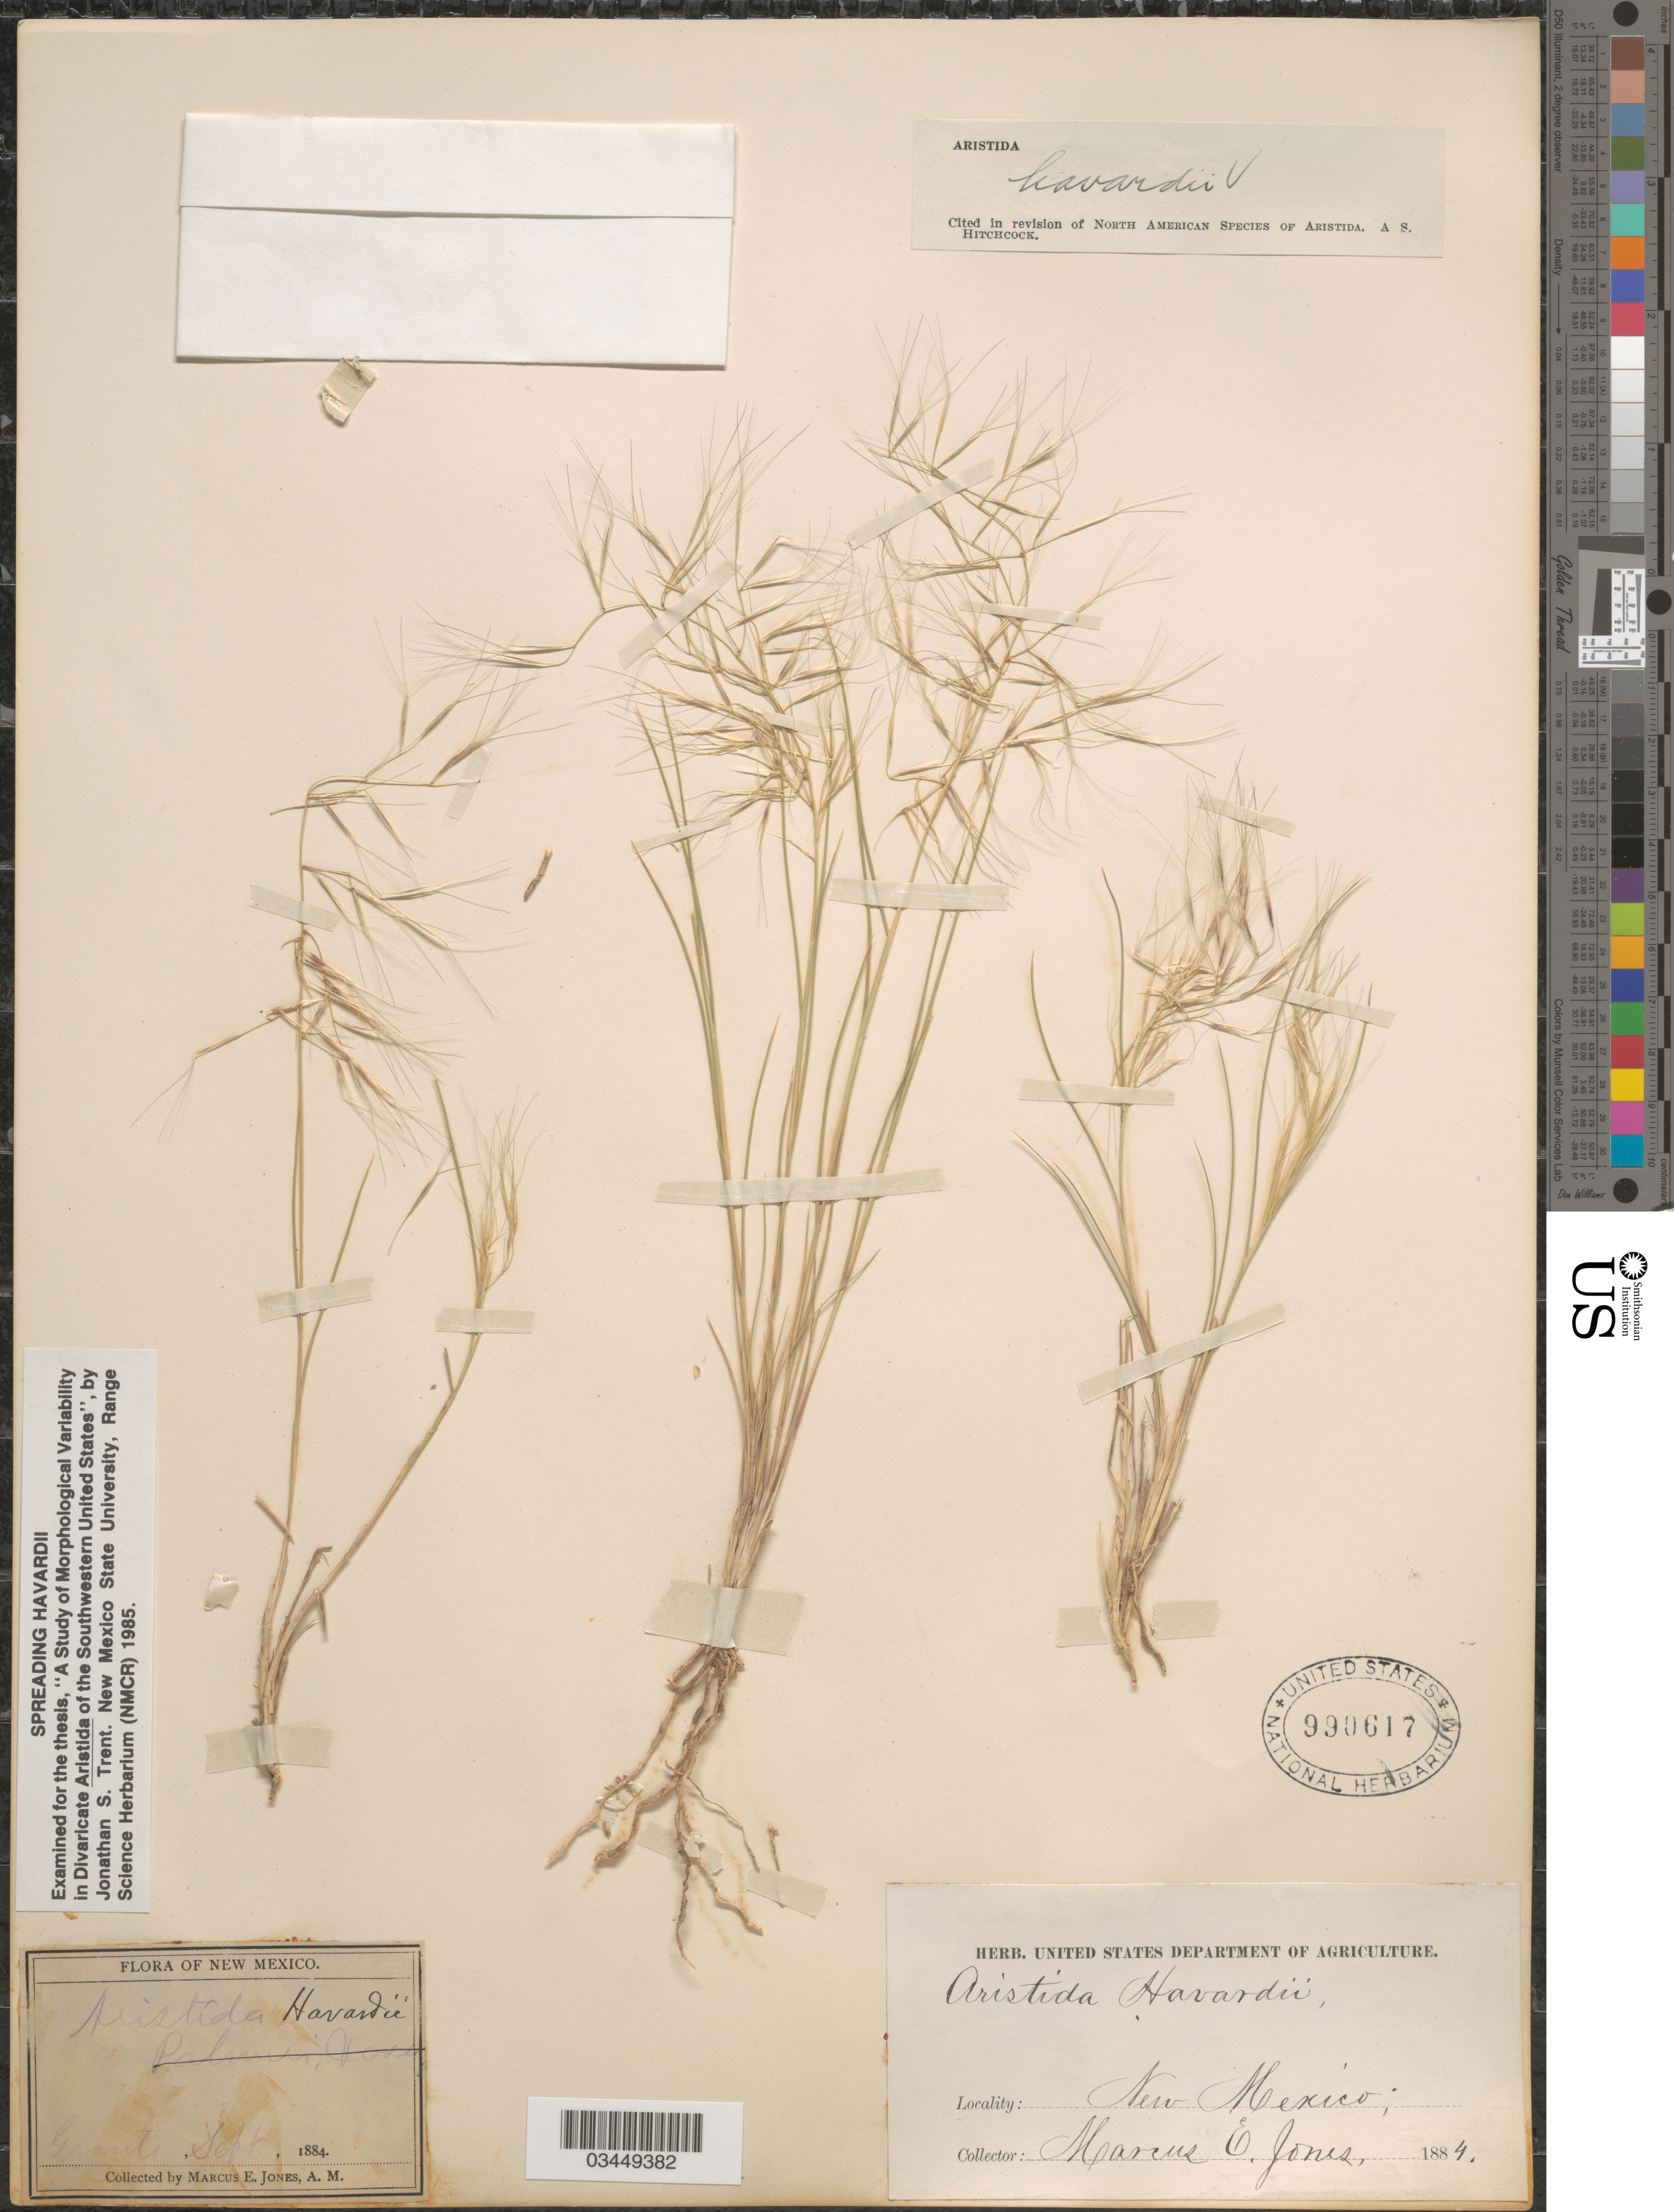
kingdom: Plantae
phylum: Tracheophyta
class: Liliopsida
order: Poales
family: Poaceae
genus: Aristida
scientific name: Aristida havardii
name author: Vasey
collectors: M. E. Jones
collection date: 1884-09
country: United States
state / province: New Mexico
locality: Grants.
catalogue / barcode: US 990617